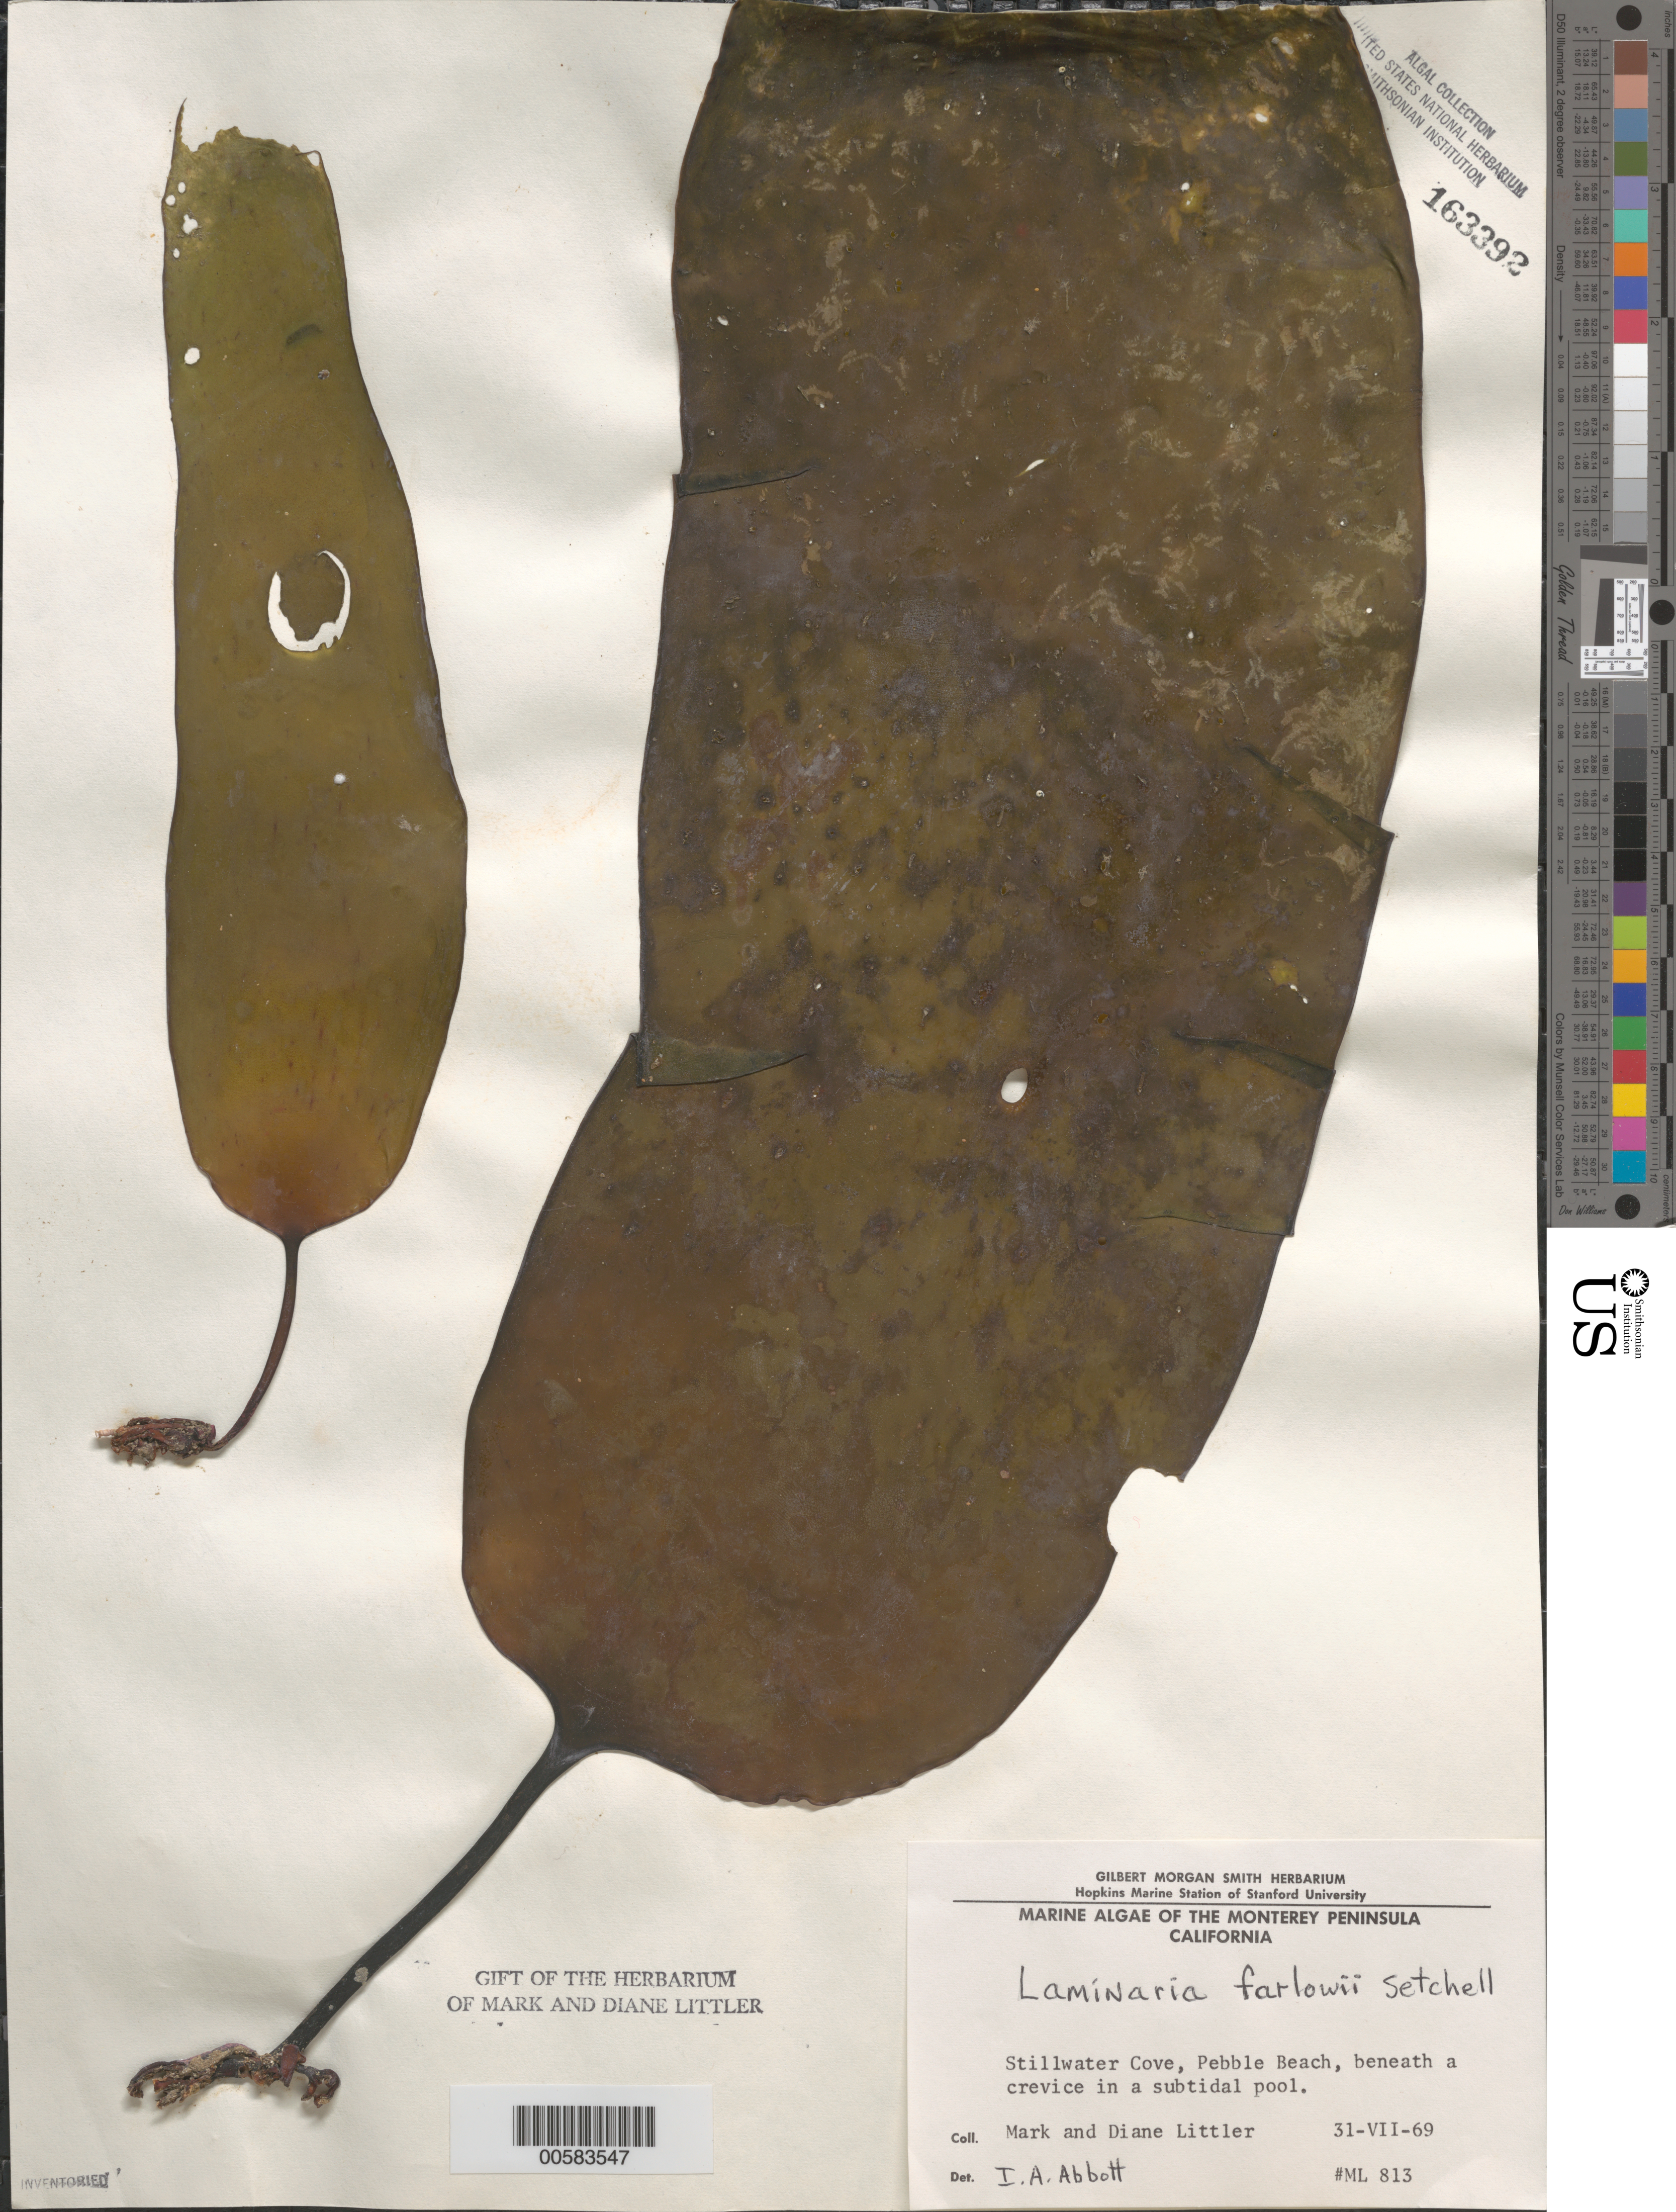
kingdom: Chromista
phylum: Ochrophyta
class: Phaeophyceae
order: Laminariales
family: Laminariaceae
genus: Laminaria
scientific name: Laminaria farlowii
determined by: Abbott, Isabella A.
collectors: M. M. Littler & D. S. Littler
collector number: ML 813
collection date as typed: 31 Jul 1969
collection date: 1969-07-31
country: United States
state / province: California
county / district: Monterey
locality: Stillwater Cove, Pebble Beach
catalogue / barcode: US 163392